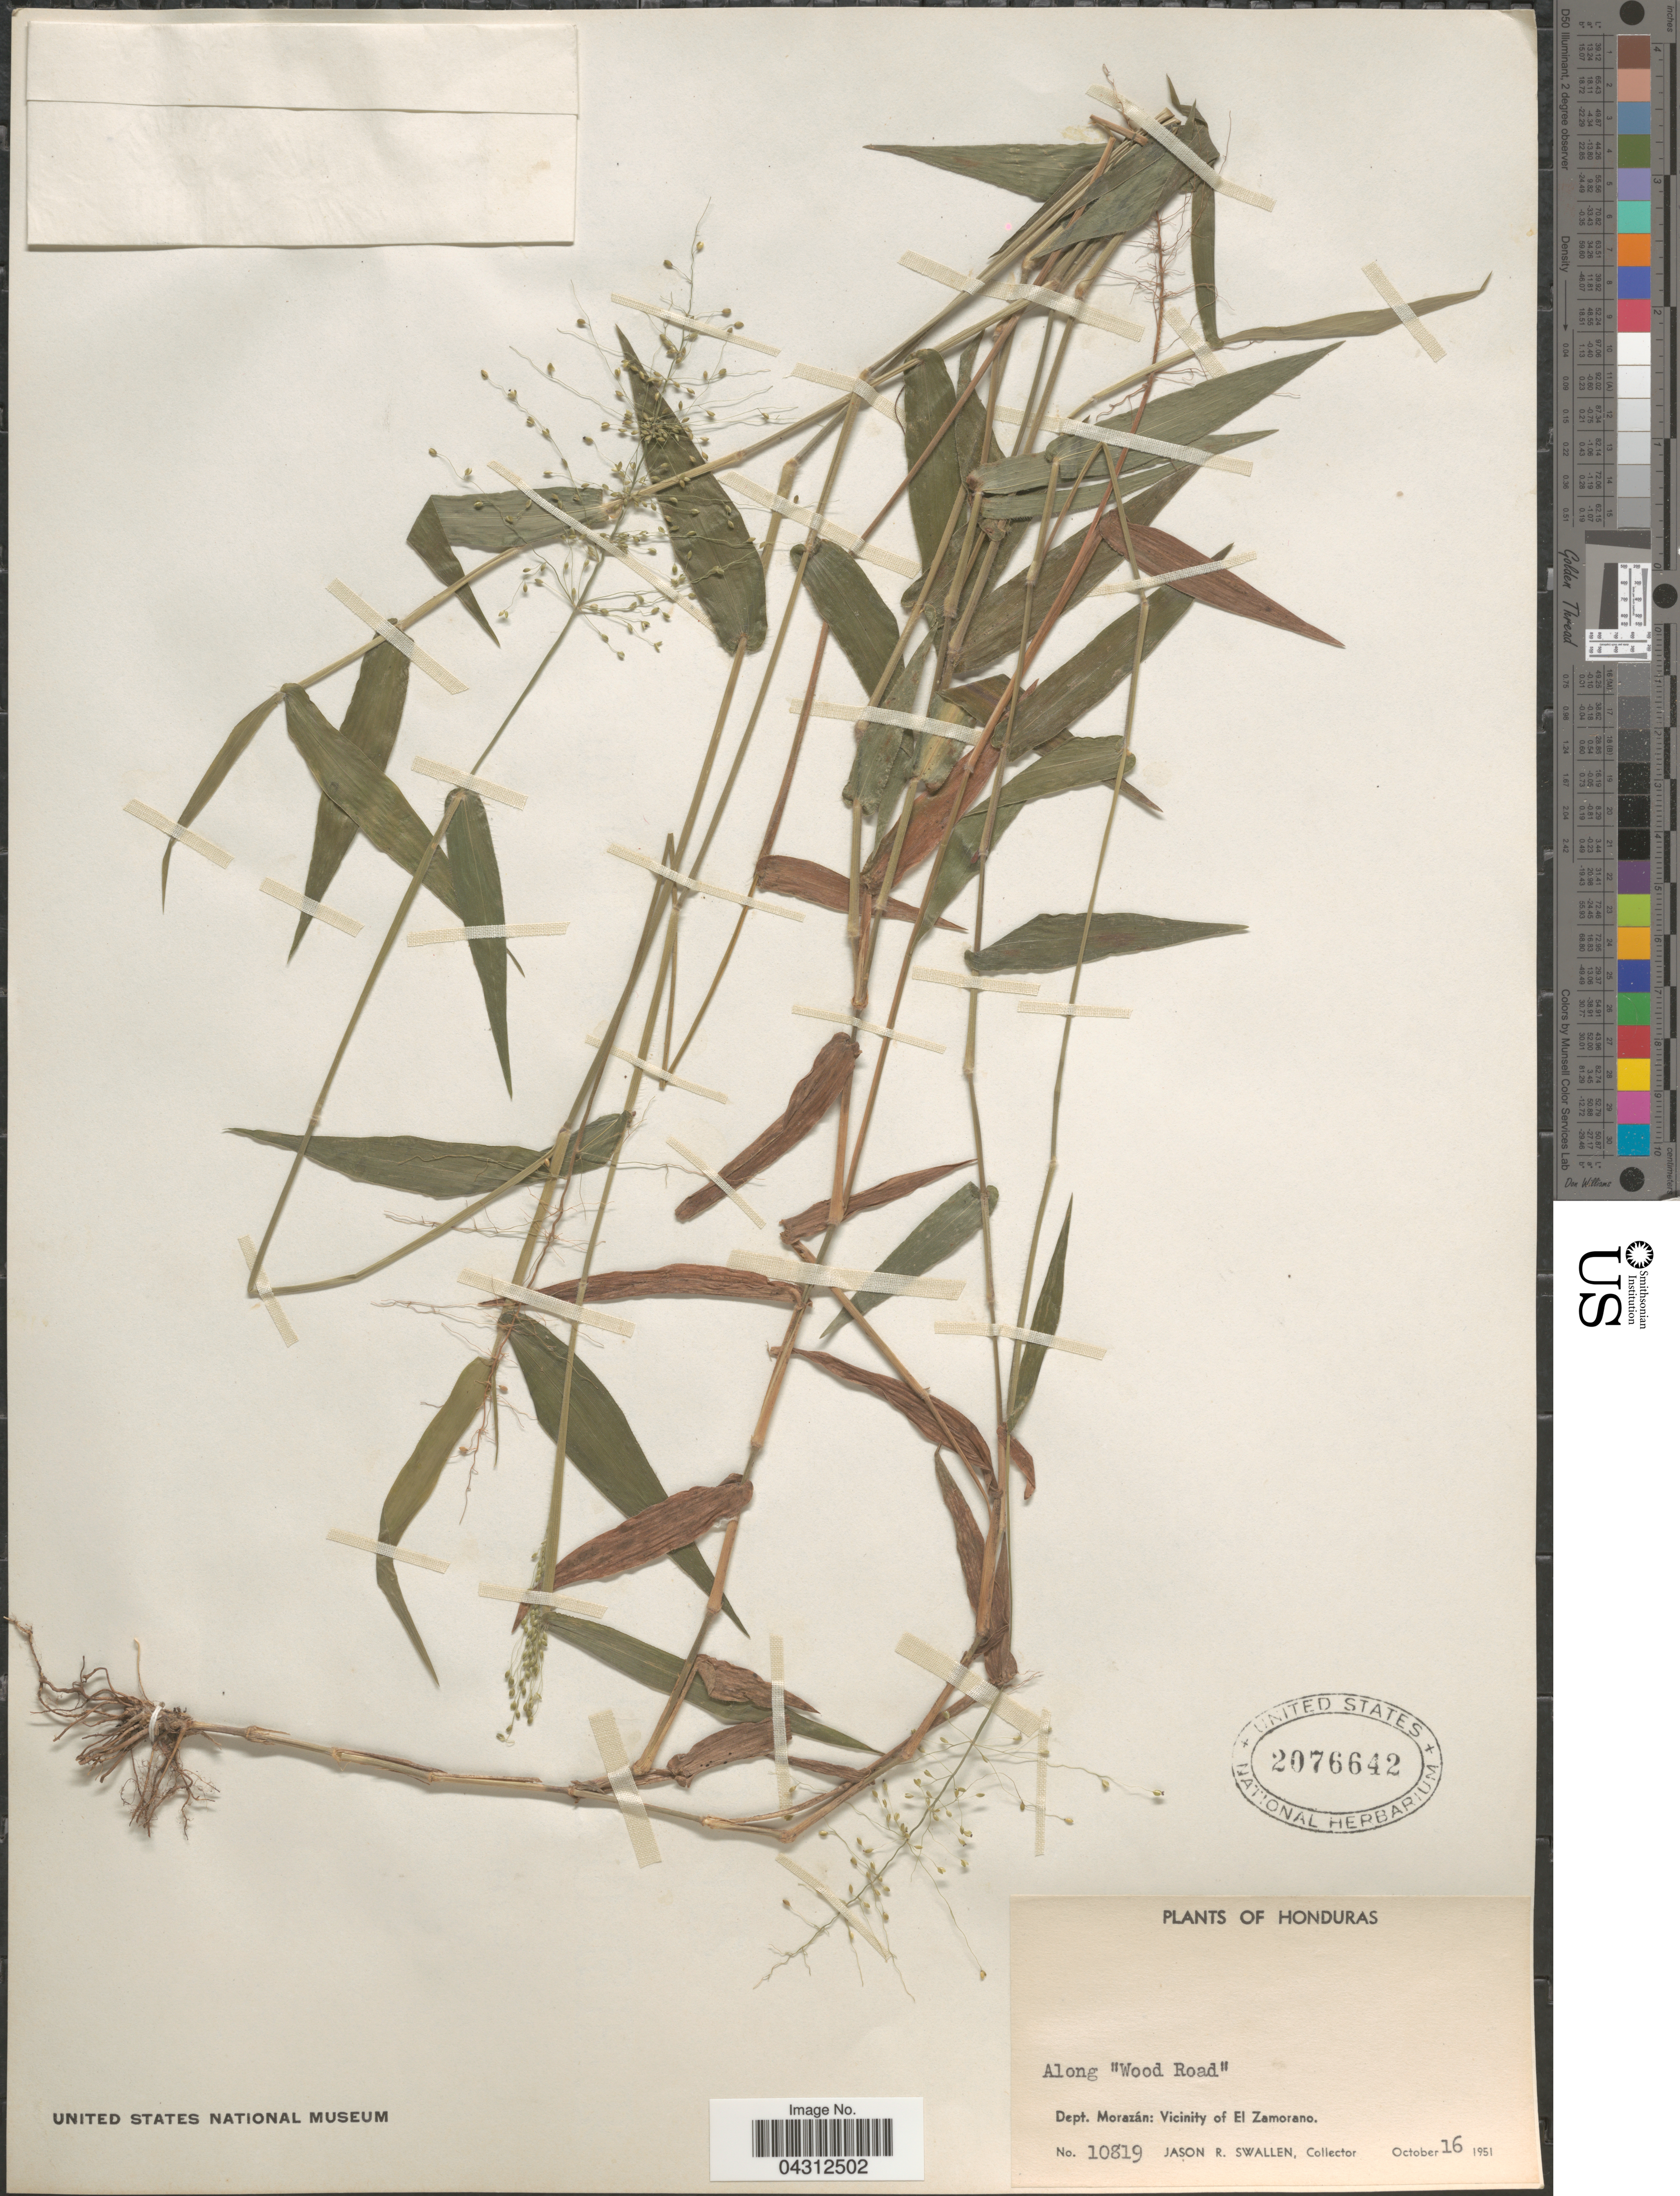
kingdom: Plantae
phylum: Tracheophyta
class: Liliopsida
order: Poales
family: Poaceae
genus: Panicum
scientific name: Panicum sp.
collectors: J. R. Swallen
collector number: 10819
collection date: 1951-10-16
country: Honduras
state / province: Fco. Morazán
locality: Along "Wood Road". Dept. Morazán: Vicinity of El Zamorano.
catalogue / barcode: US 2076642